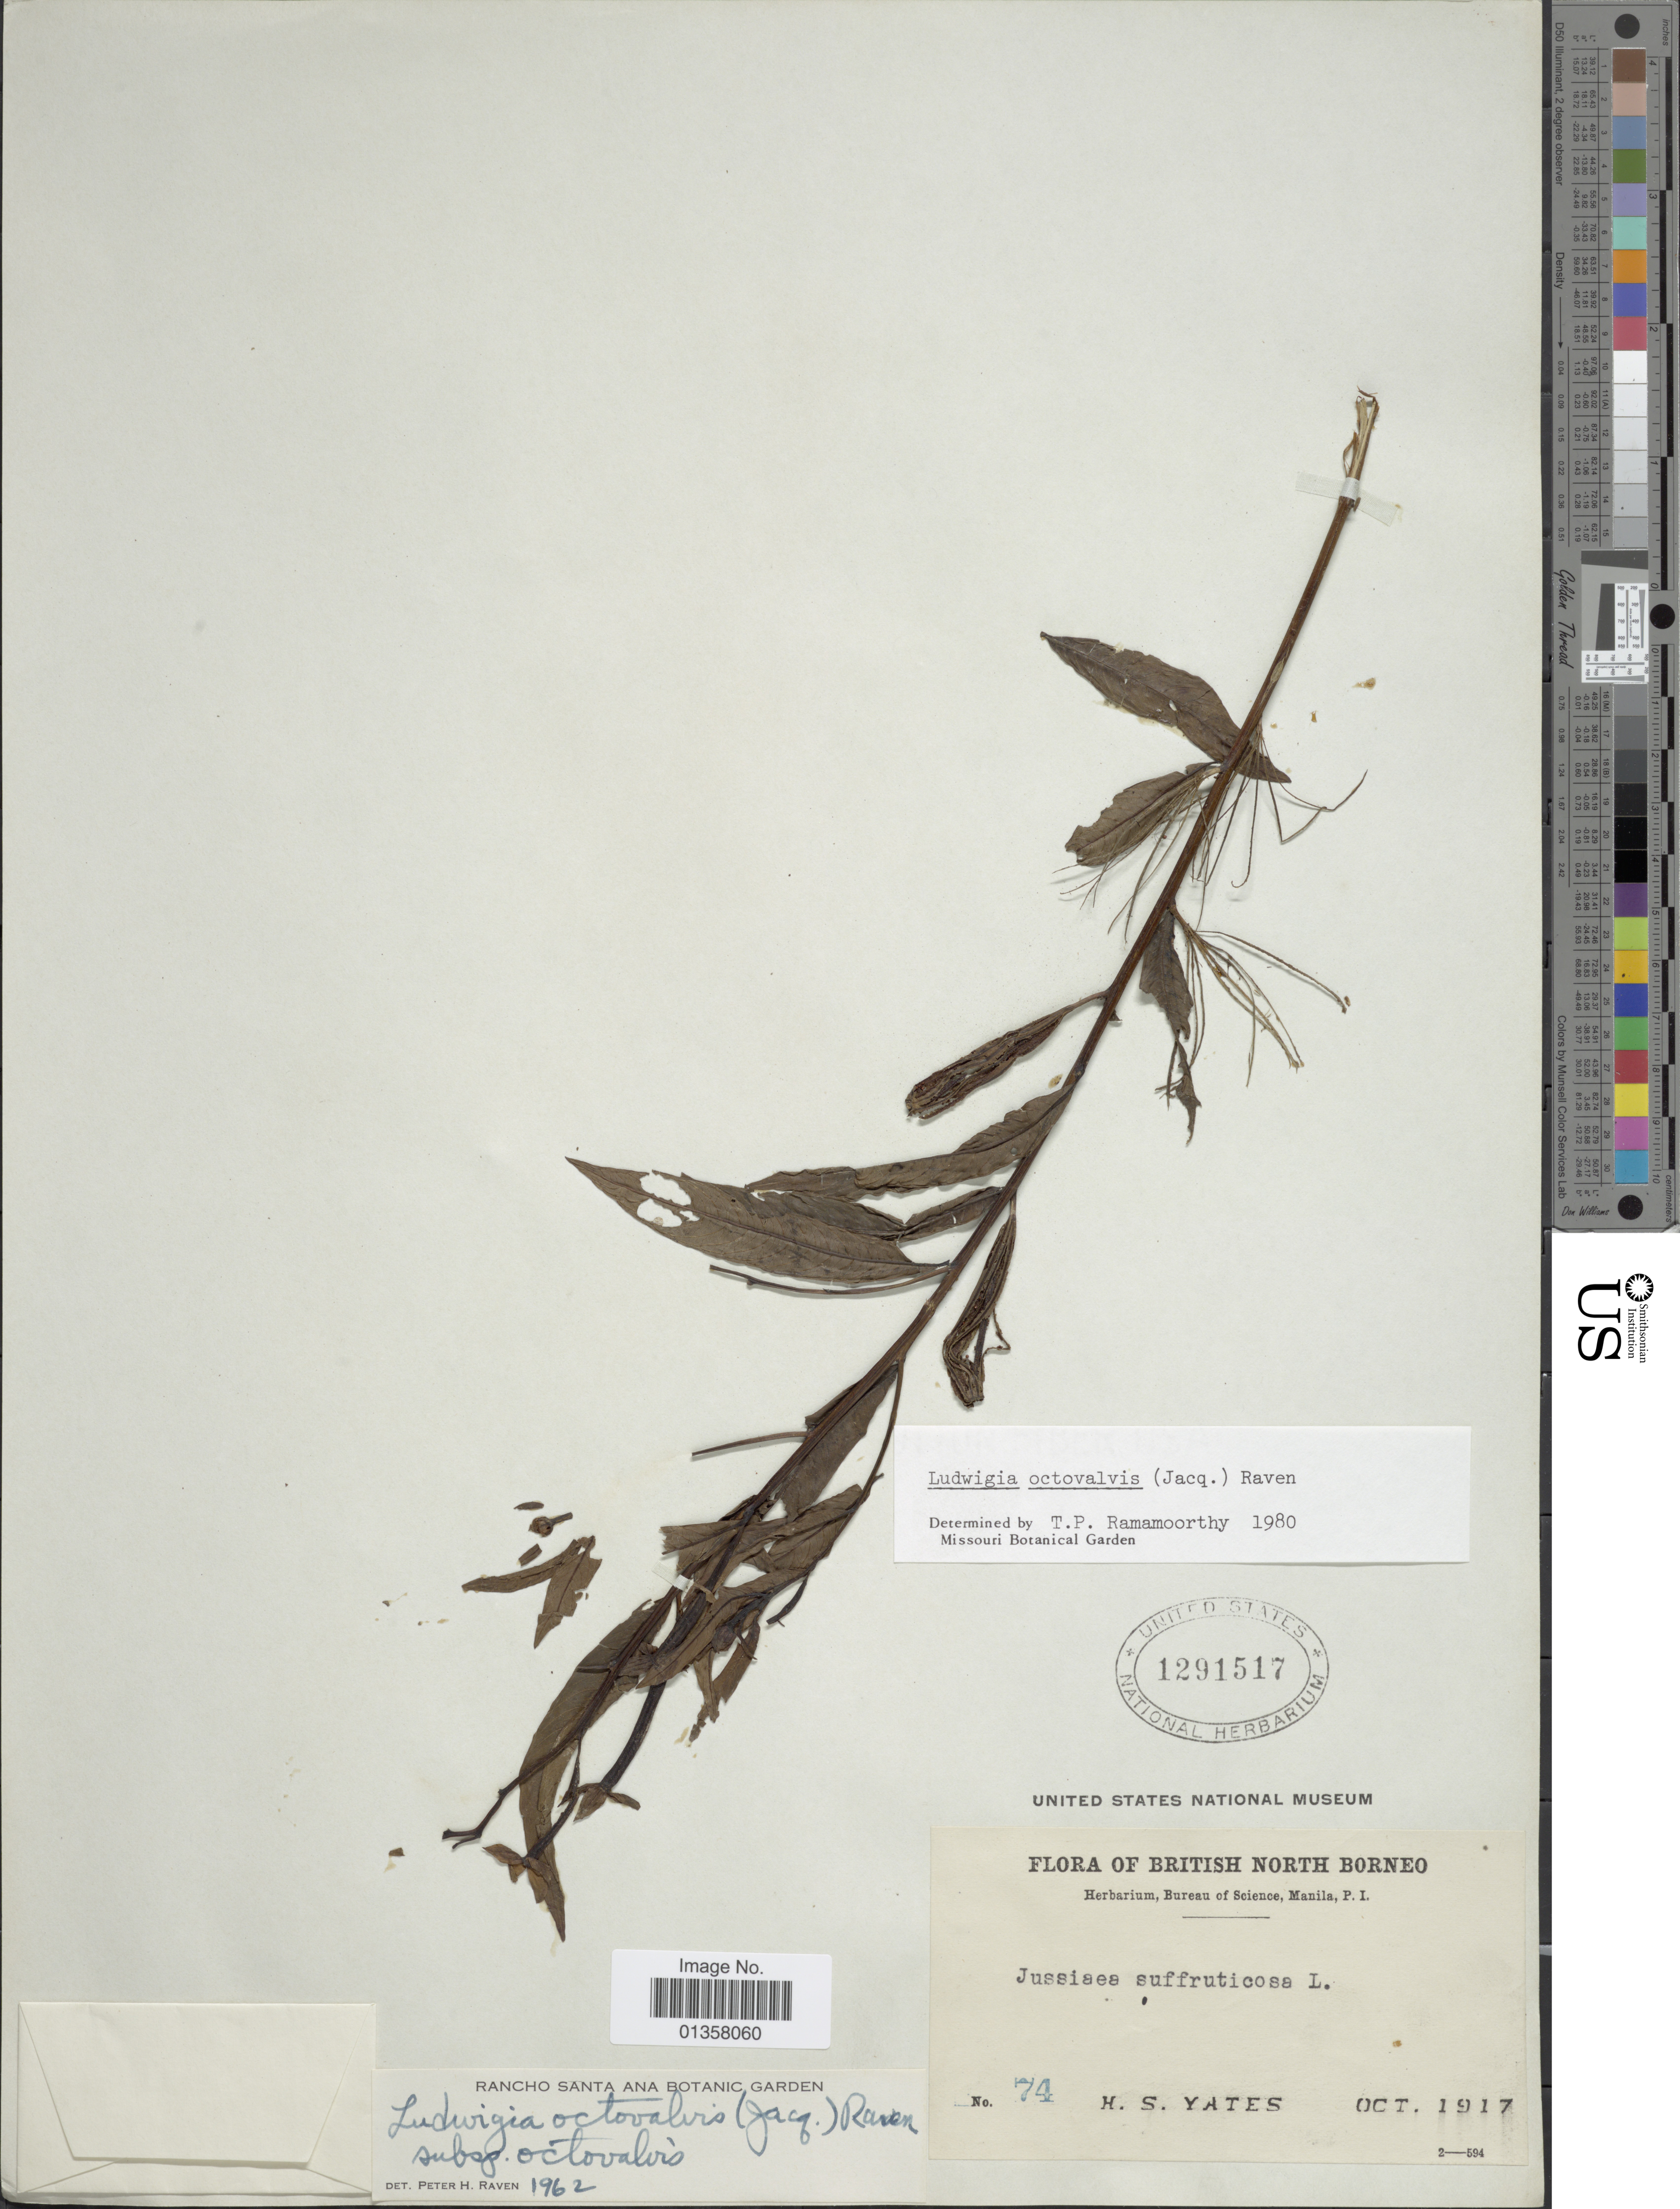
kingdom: Plantae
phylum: Tracheophyta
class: Magnoliopsida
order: Myrtales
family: Onagraceae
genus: Ludwigia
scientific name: Ludwigia octovalvis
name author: (Jacq.) P.H. Raven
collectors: H. S. Yates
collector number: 74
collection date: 1917-10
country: Malaysia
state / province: Sabah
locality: British North Borneo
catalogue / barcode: US 1291517